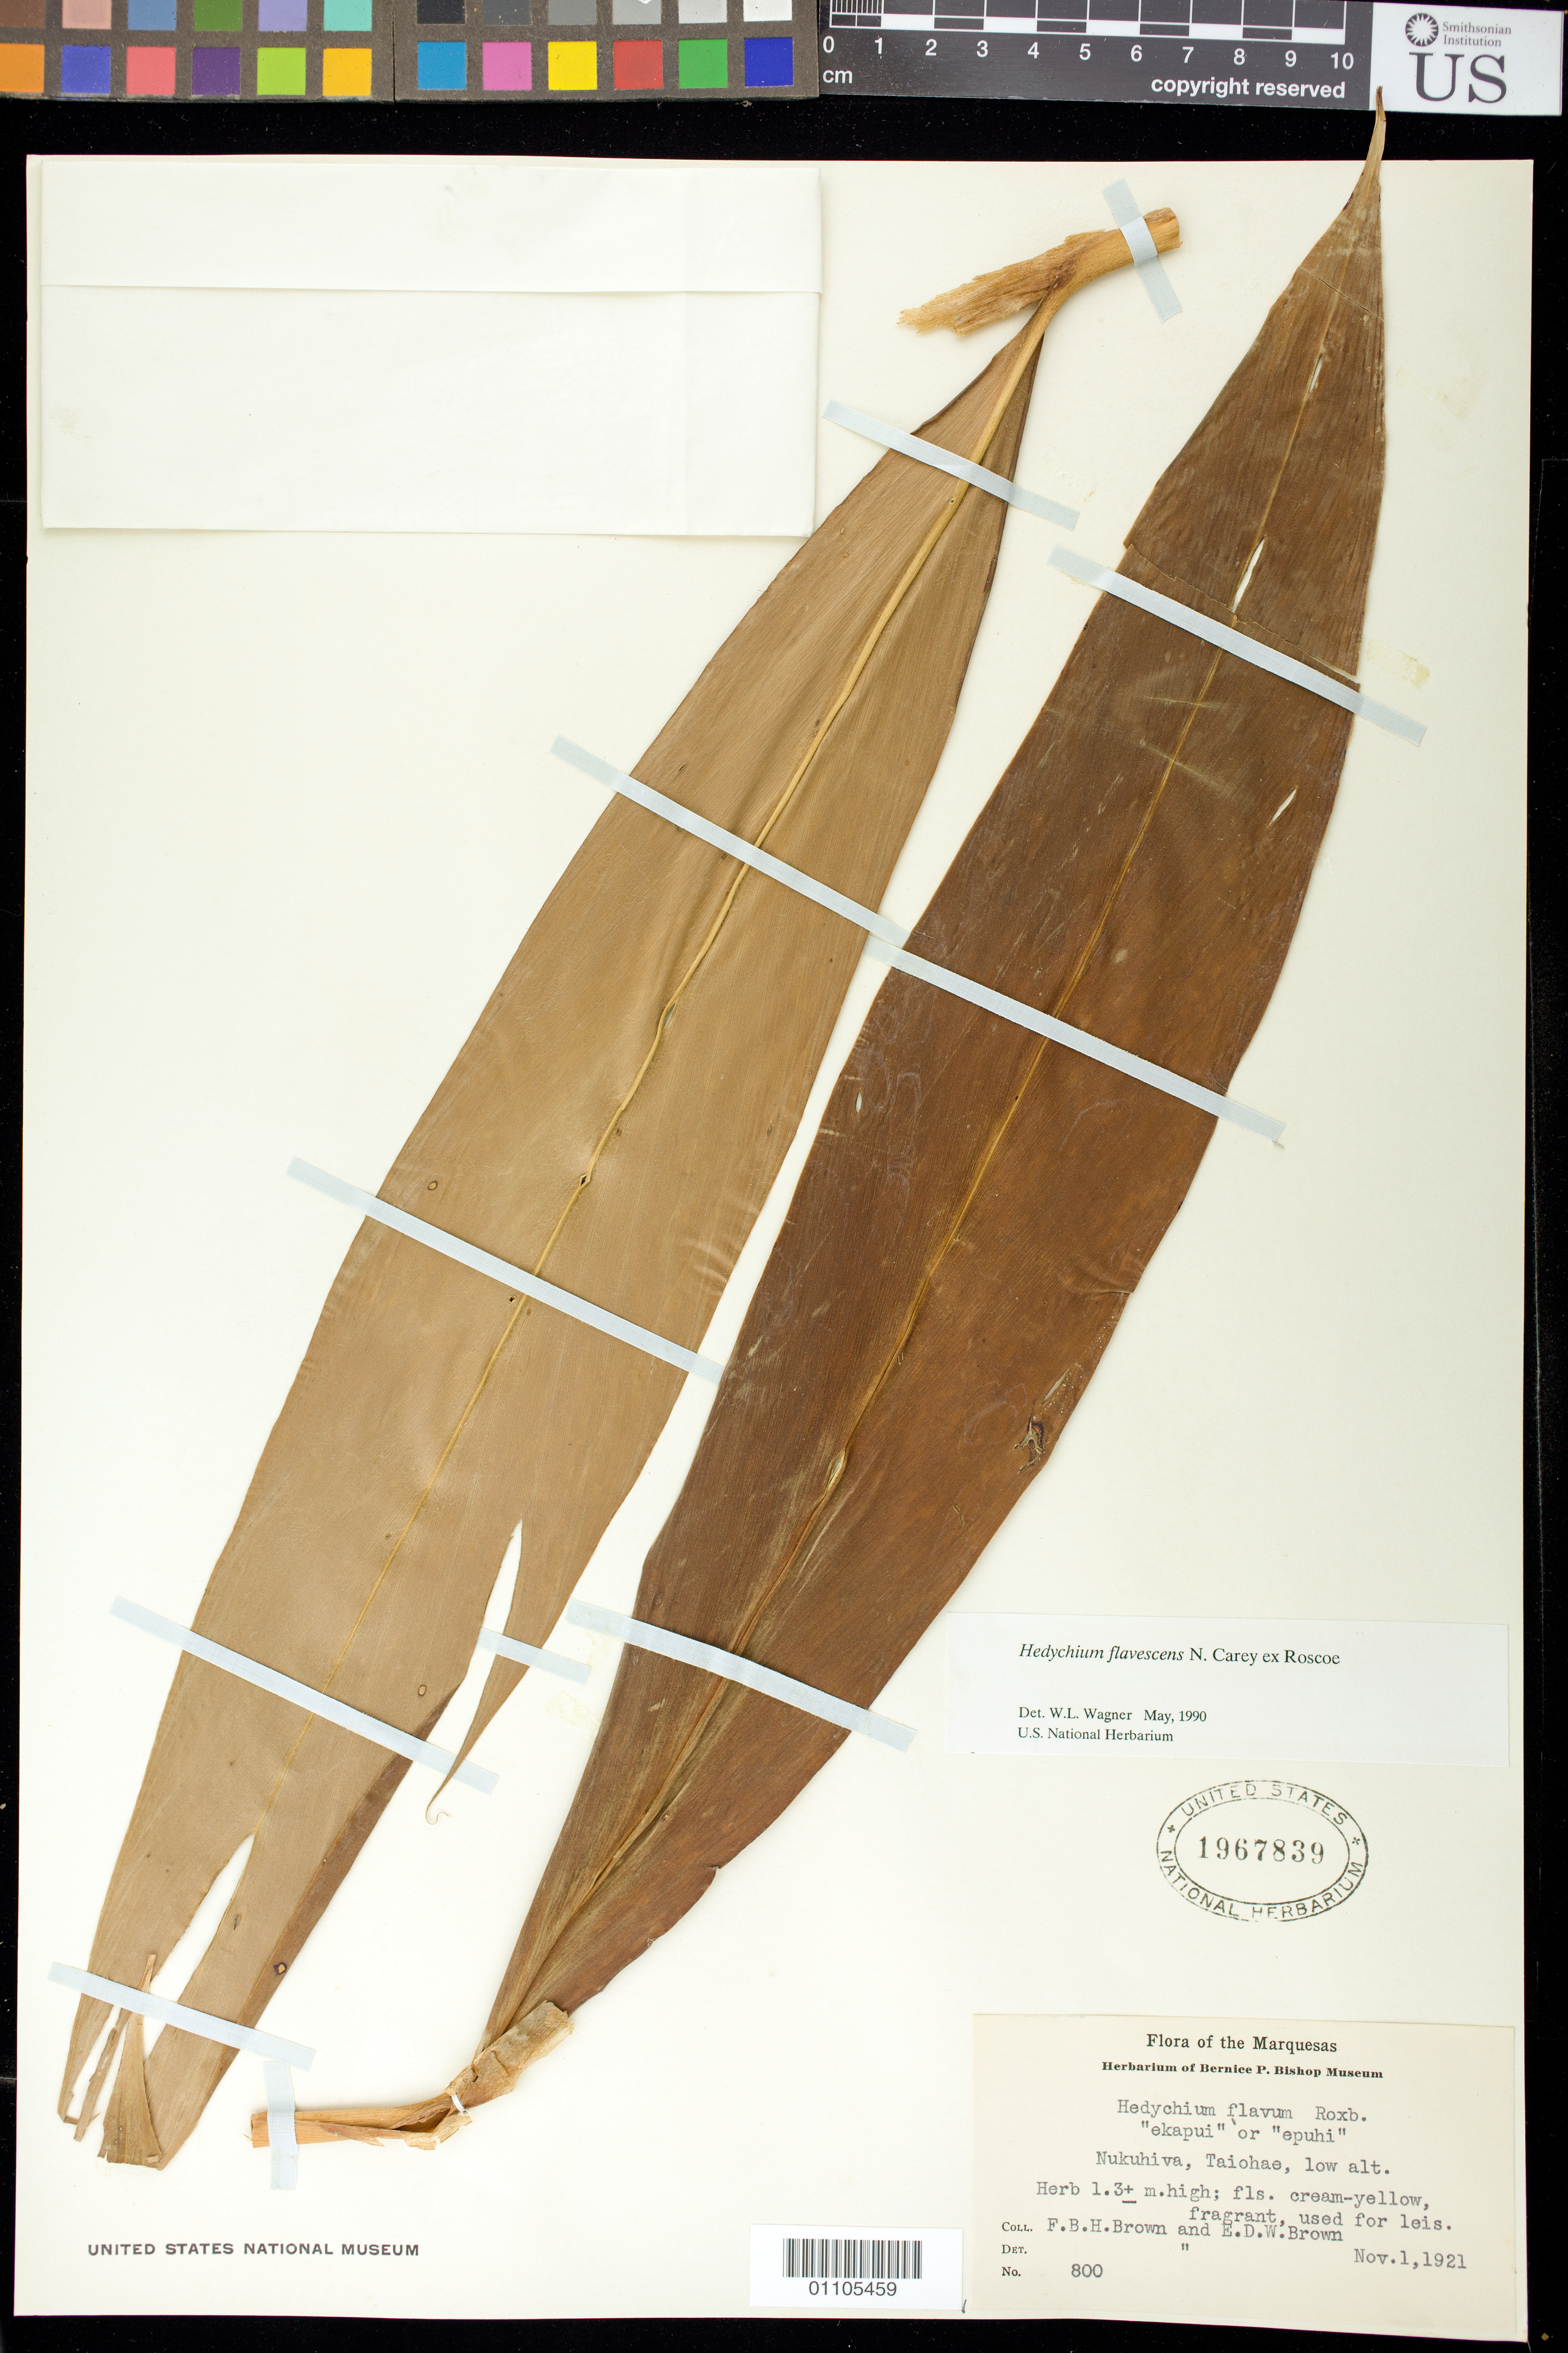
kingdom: Plantae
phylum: Tracheophyta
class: Liliopsida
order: Zingiberales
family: Zingiberaceae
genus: Hedychium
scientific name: Hedychium flavescens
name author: Carey ex Roscoe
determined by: Wagner, W. L., (BOT), Smithsonian Institution - National Museum of Natural History (UNITED STATES)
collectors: F. Brown & E. Brown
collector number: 800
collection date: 1921-11-01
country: French Polynesia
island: Nuku Hiva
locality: Taiohae, low altitude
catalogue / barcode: US 1967839